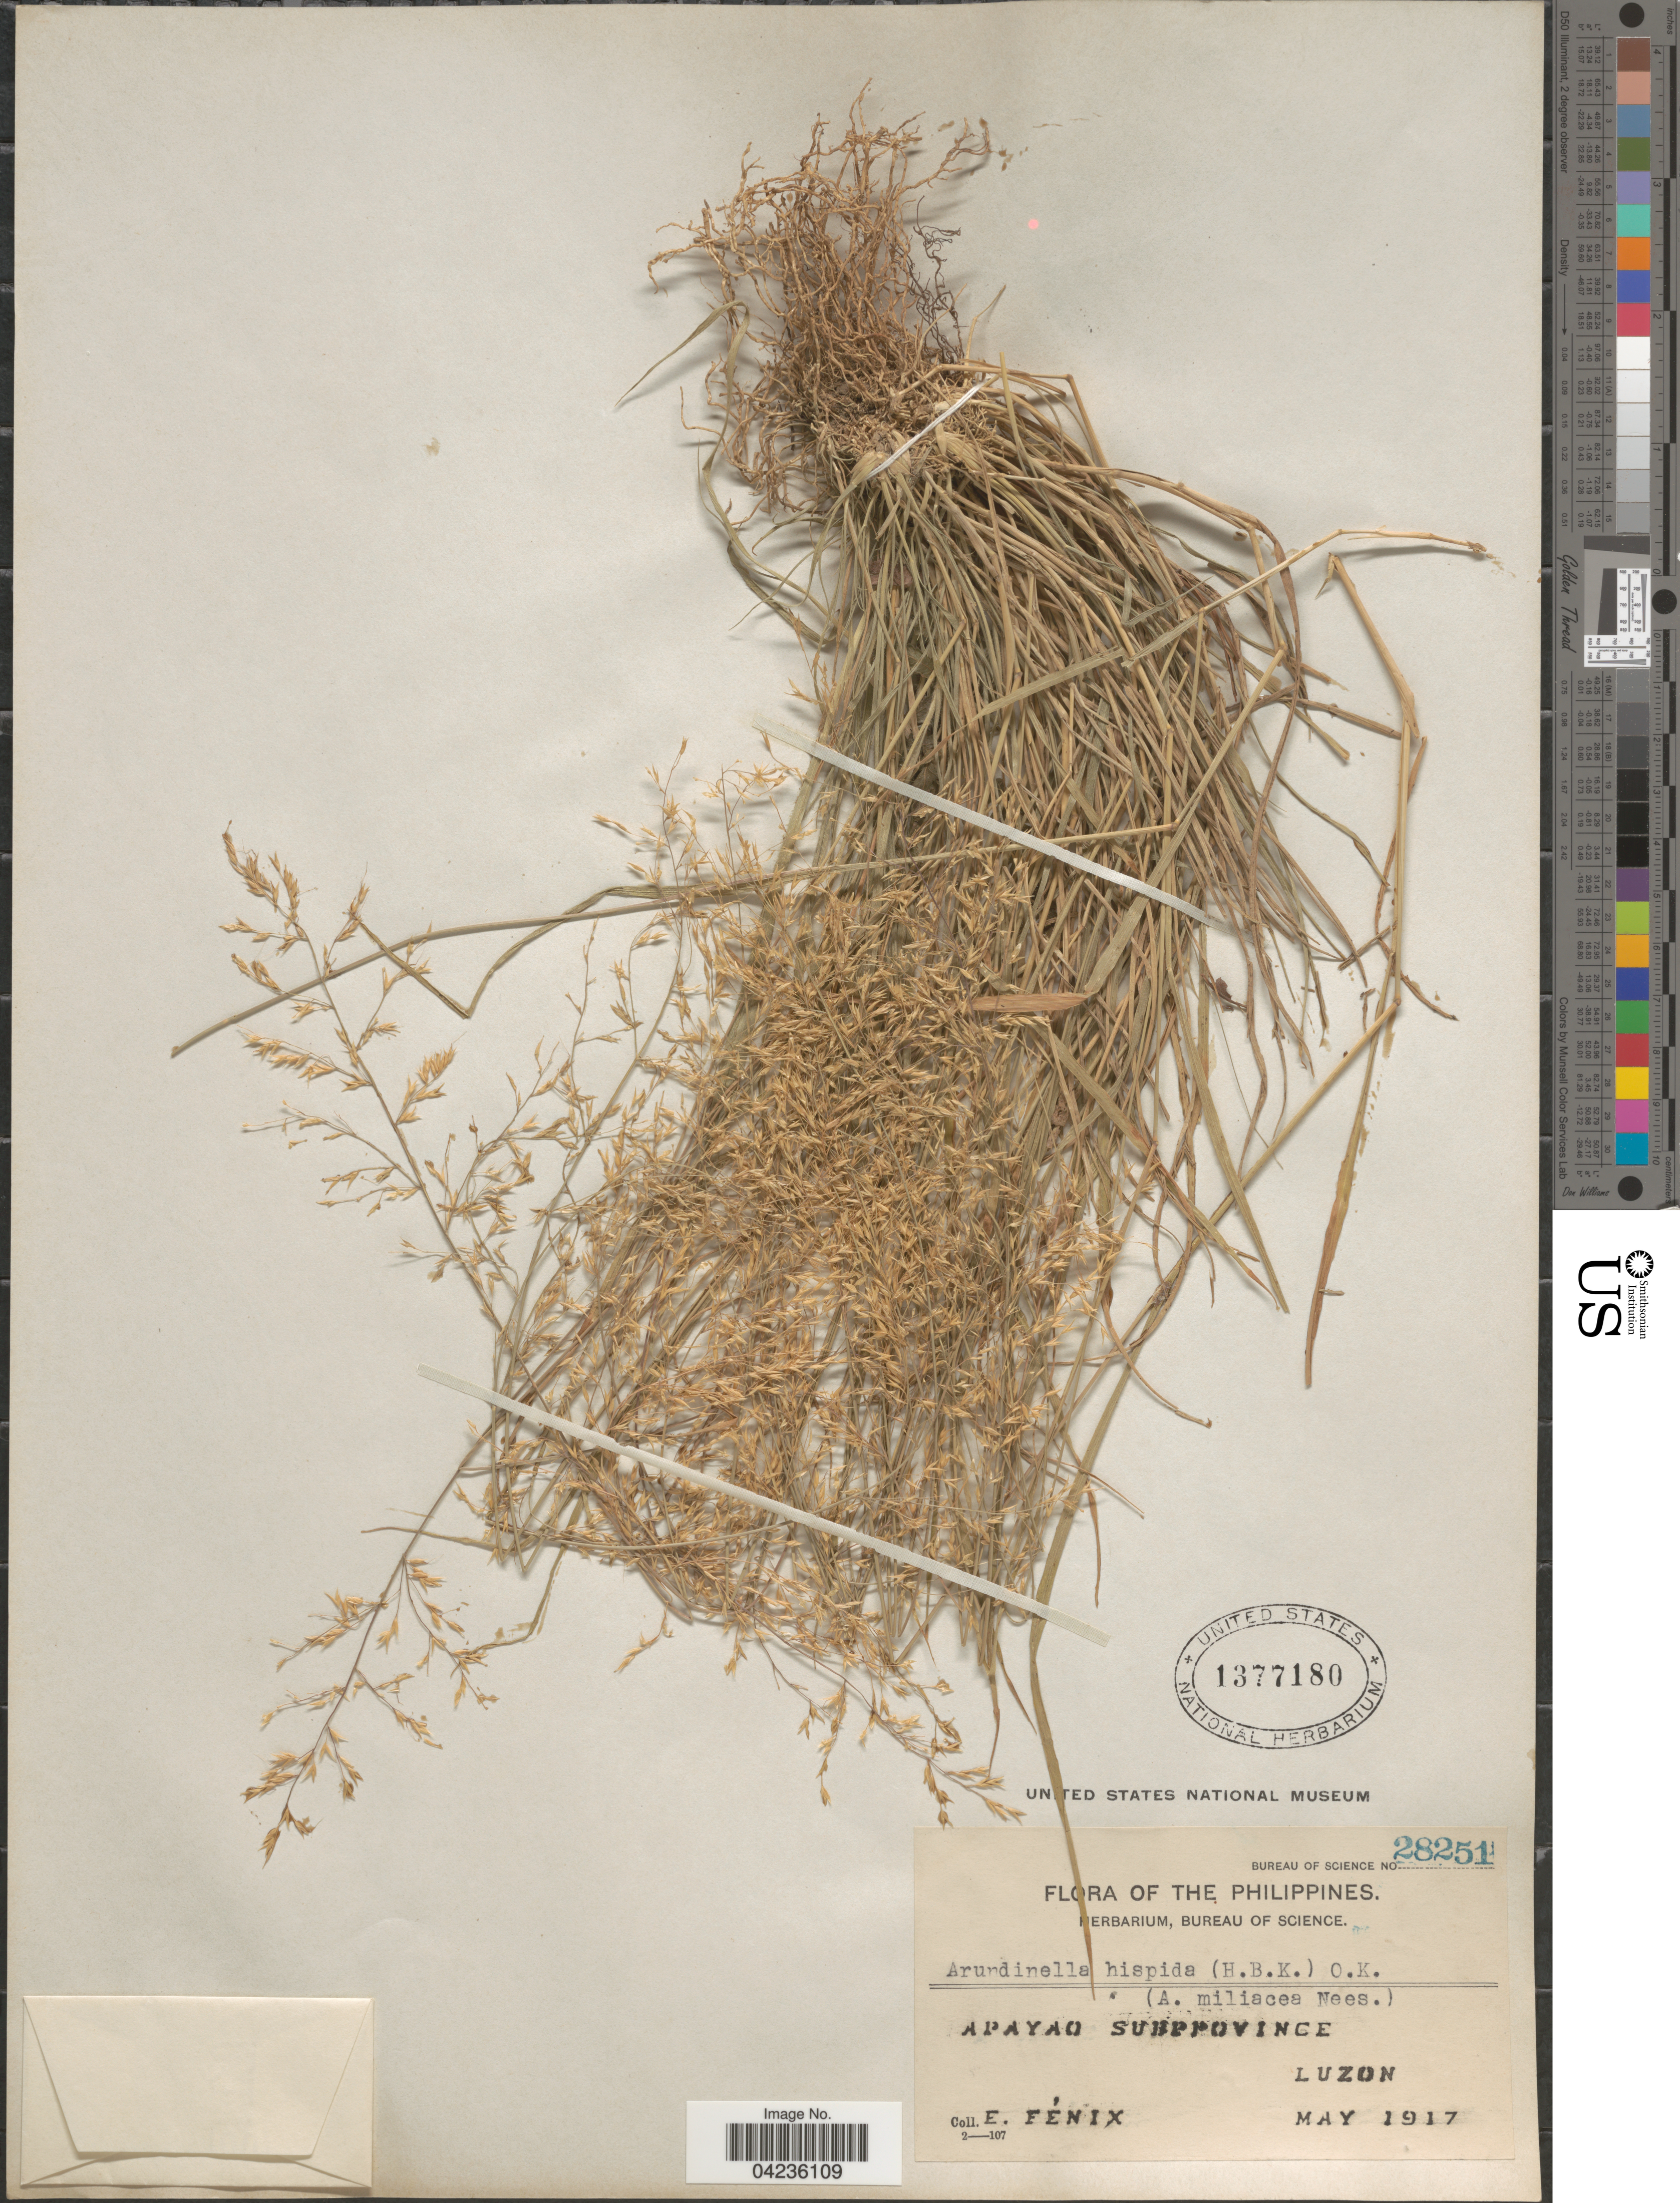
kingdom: Plantae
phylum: Tracheophyta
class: Liliopsida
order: Poales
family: Poaceae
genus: Arundinella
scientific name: Arundinella pubescens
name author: Merr. & Hack.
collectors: E. Fénix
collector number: Bureau of Science 28251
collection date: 1917-05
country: Philippines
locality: Apayao Subprovince. Luzon.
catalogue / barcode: US 1377180